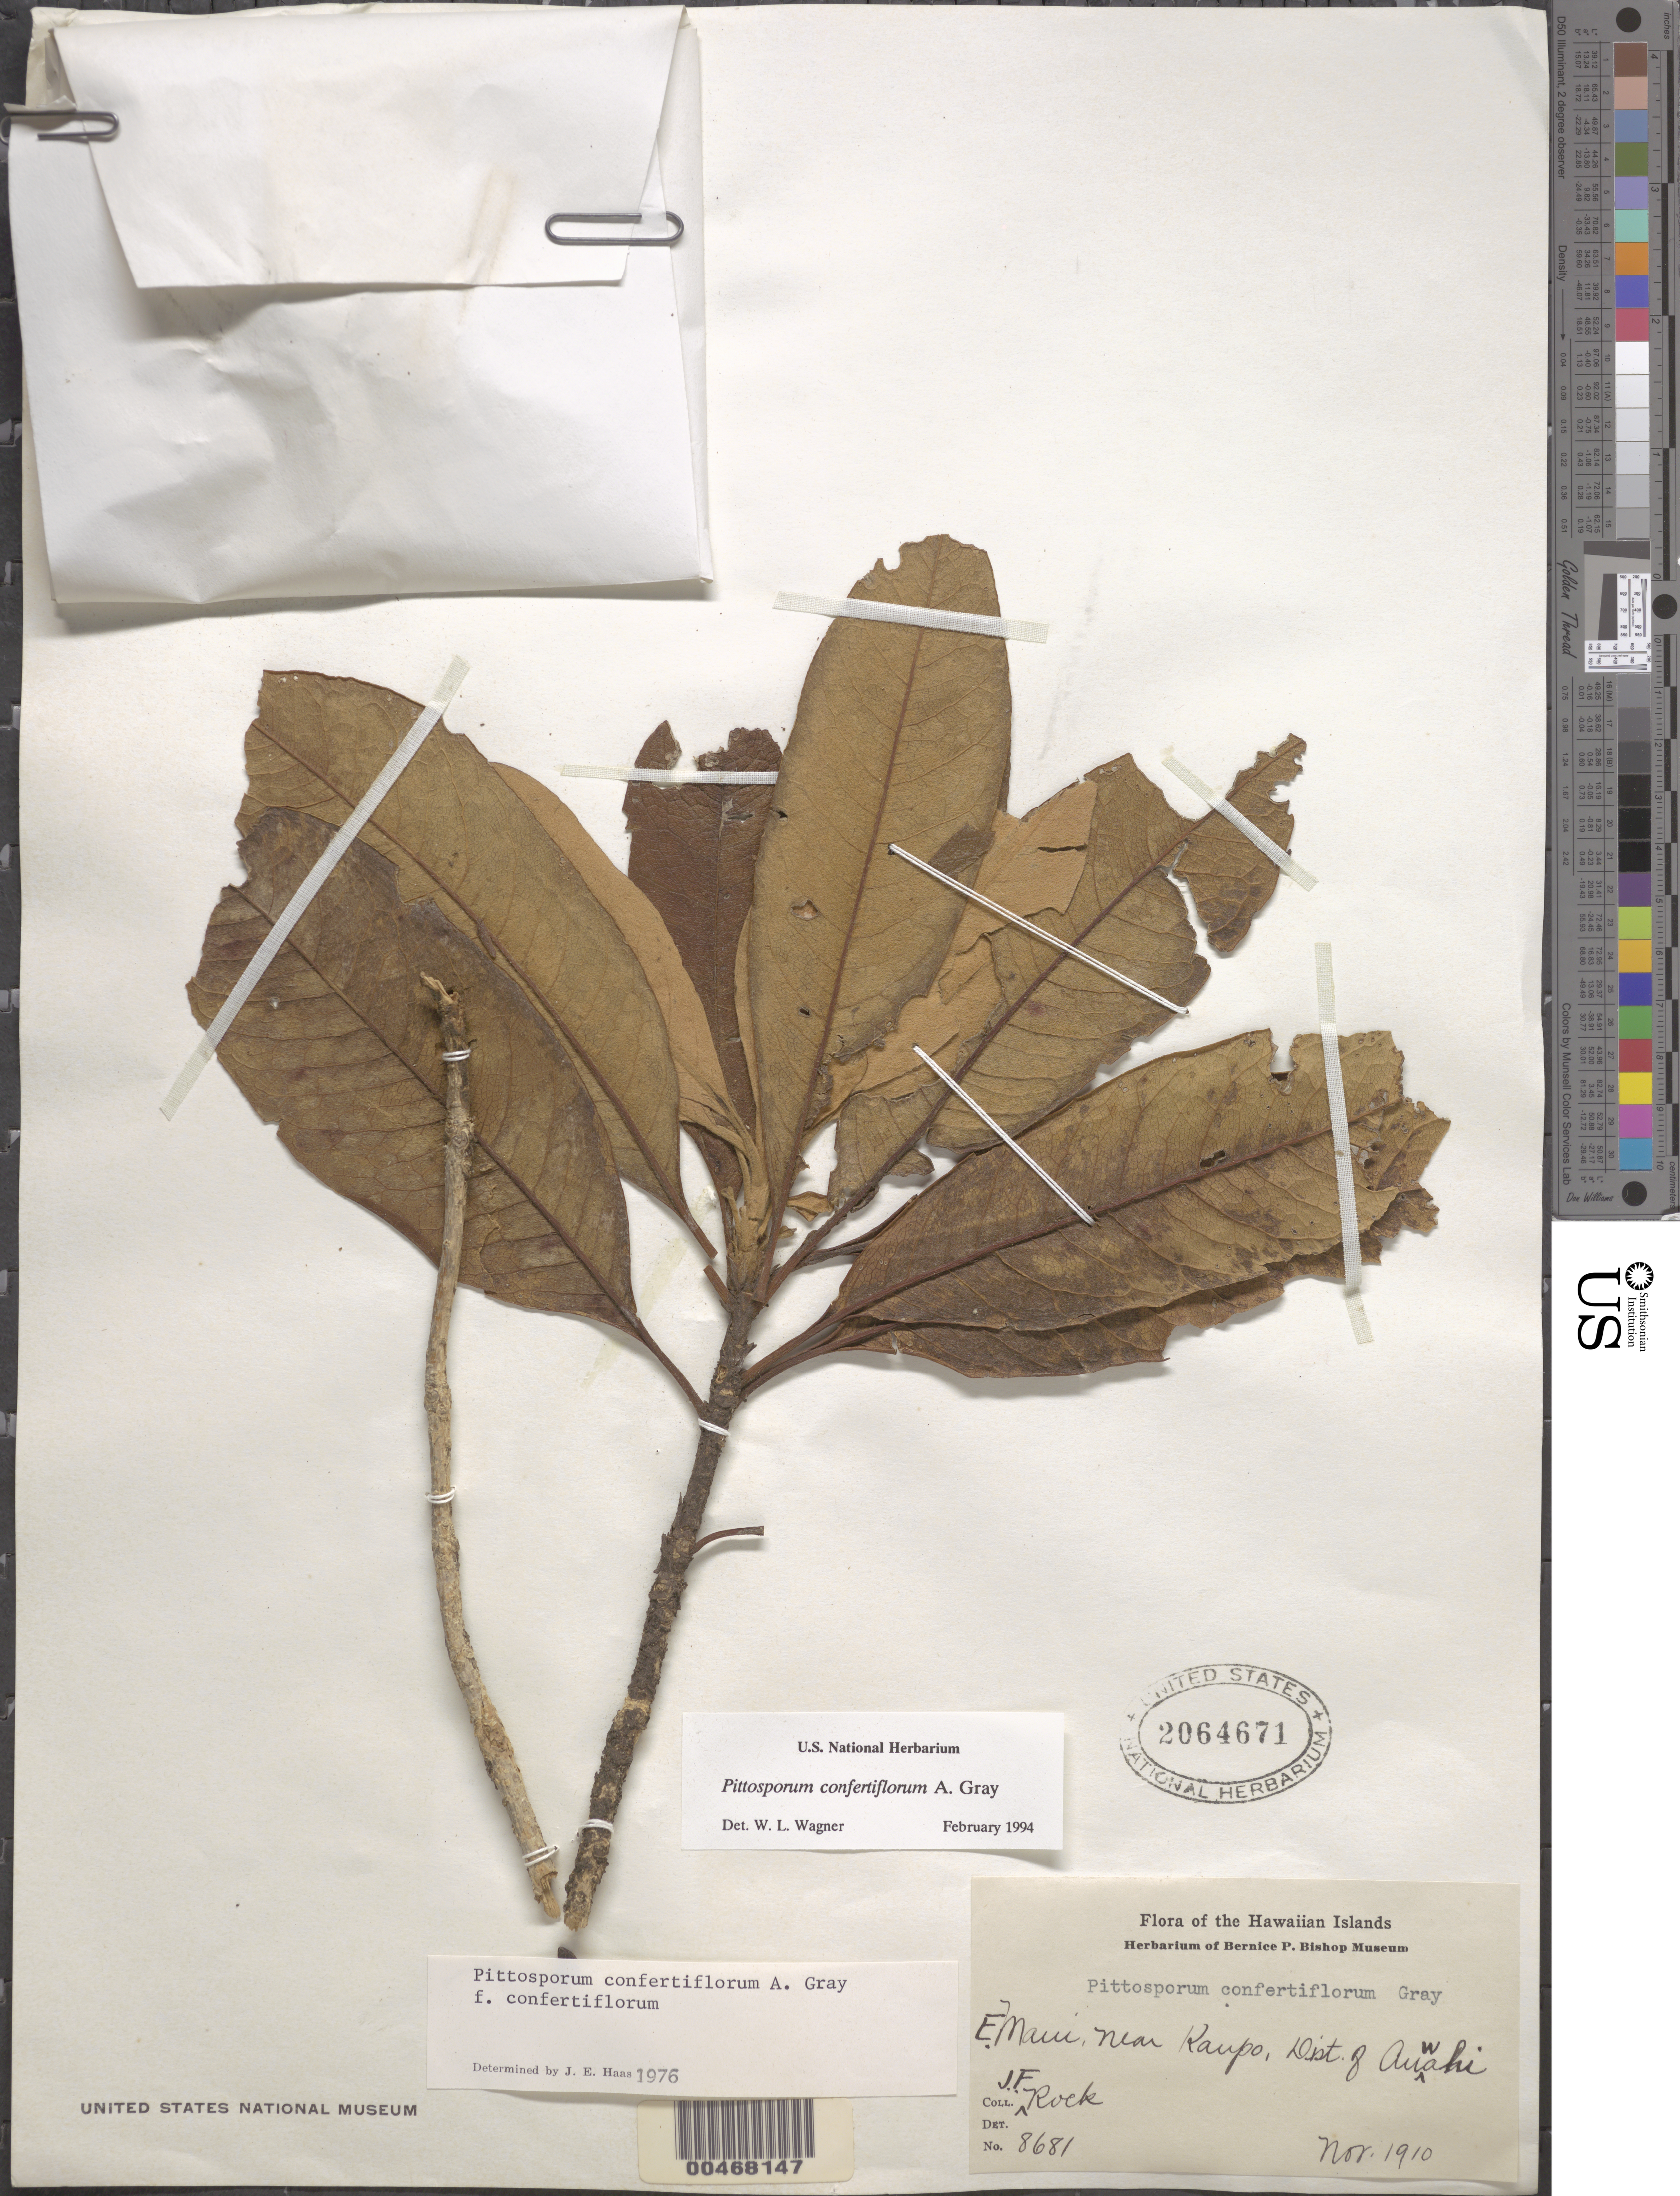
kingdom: Plantae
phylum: Tracheophyta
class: Magnoliopsida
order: Apiales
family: Pittosporaceae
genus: Pittosporum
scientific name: Pittosporum confertiflorum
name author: A. Gray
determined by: Wagner, W. L., (BOT), Smithsonian Institution - National Museum of Natural History (UNITED STATES)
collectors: J. F. Rock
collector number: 8681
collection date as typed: Nov 1910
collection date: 1910-11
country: United States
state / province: Hawaii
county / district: Maui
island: Maui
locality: E. Maui, near Kaupo, Dist. of Auwahi.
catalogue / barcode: US 2064671